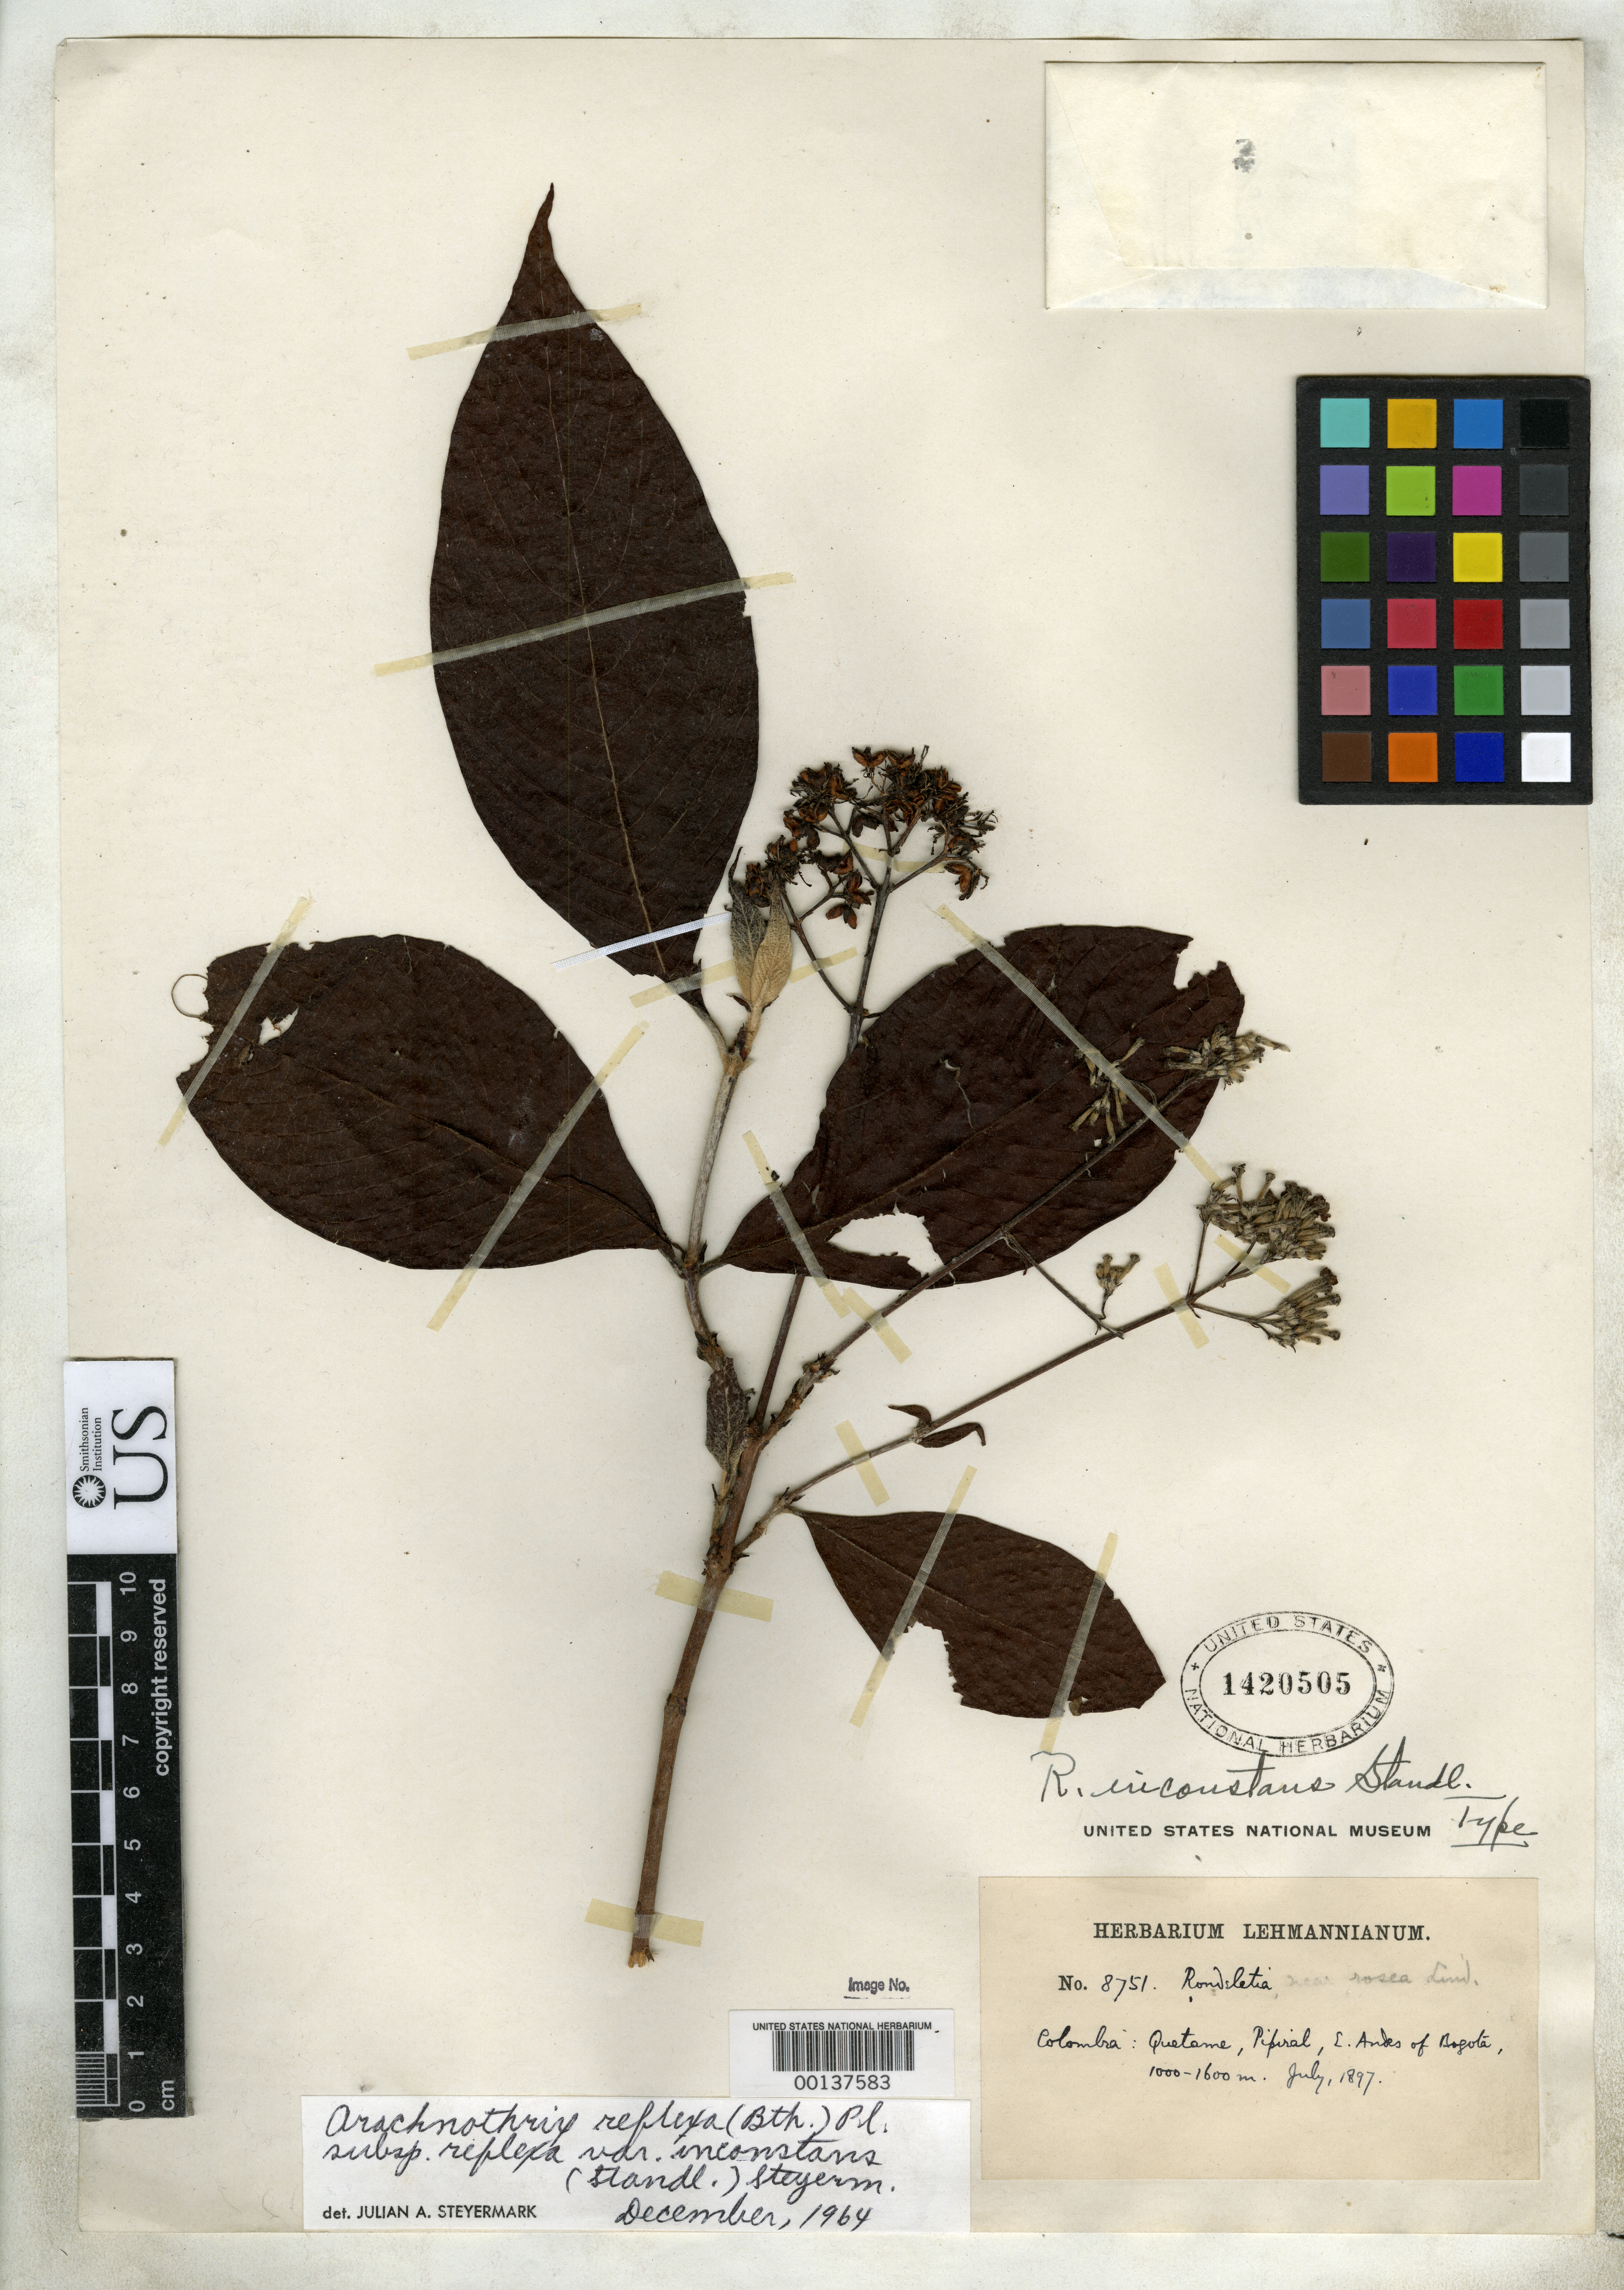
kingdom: Plantae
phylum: Tracheophyta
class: Magnoliopsida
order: Gentianales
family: Rubiaceae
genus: Rondeletia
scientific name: Rondeletia inconstans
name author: Standl.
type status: Isotype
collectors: F. C. Lehmann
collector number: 8751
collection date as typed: Jul 1897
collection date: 1897-07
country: Colombia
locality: Quetame, Papiral, Andes of Bogota.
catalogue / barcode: US 1420505